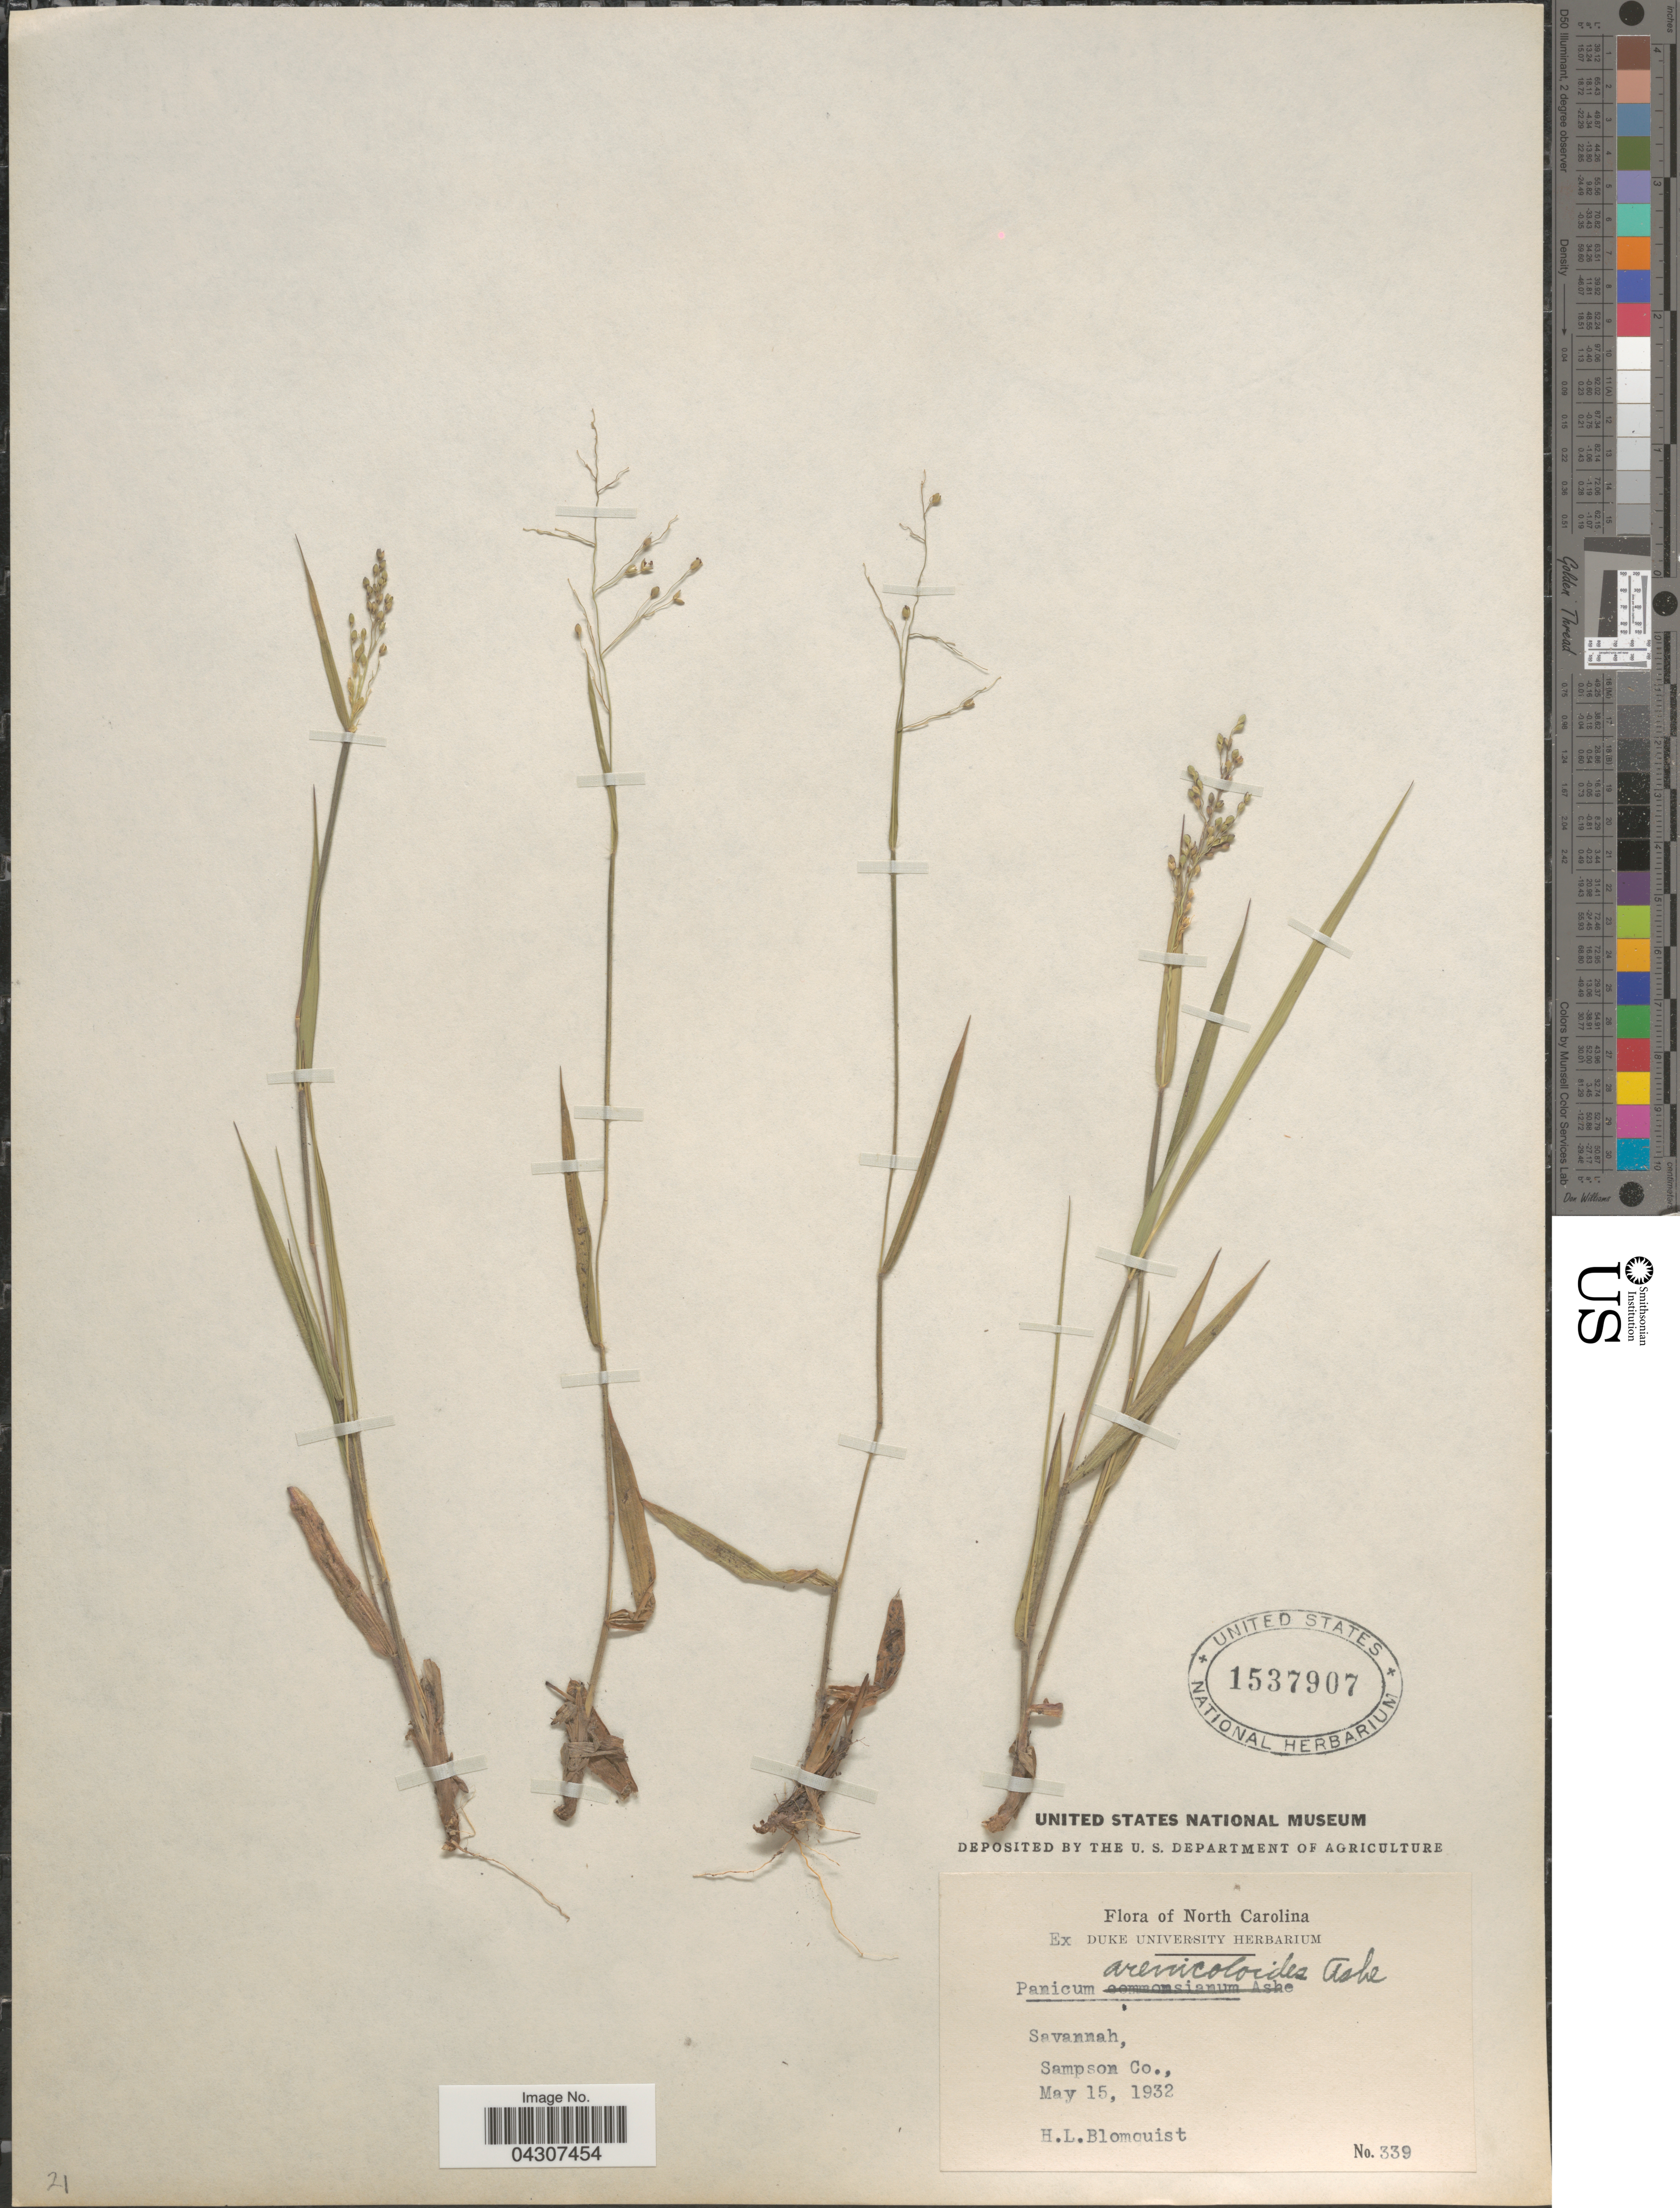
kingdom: Plantae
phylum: Tracheophyta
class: Liliopsida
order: Poales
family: Poaceae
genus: Dichanthelium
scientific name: Dichanthelium aciculare var. ramosum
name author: (Griseb.) Davidse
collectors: H. Blomquist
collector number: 339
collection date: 1932-05-15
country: United States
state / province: North Carolina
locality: Savannah, Sampson Co.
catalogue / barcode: US 1537907